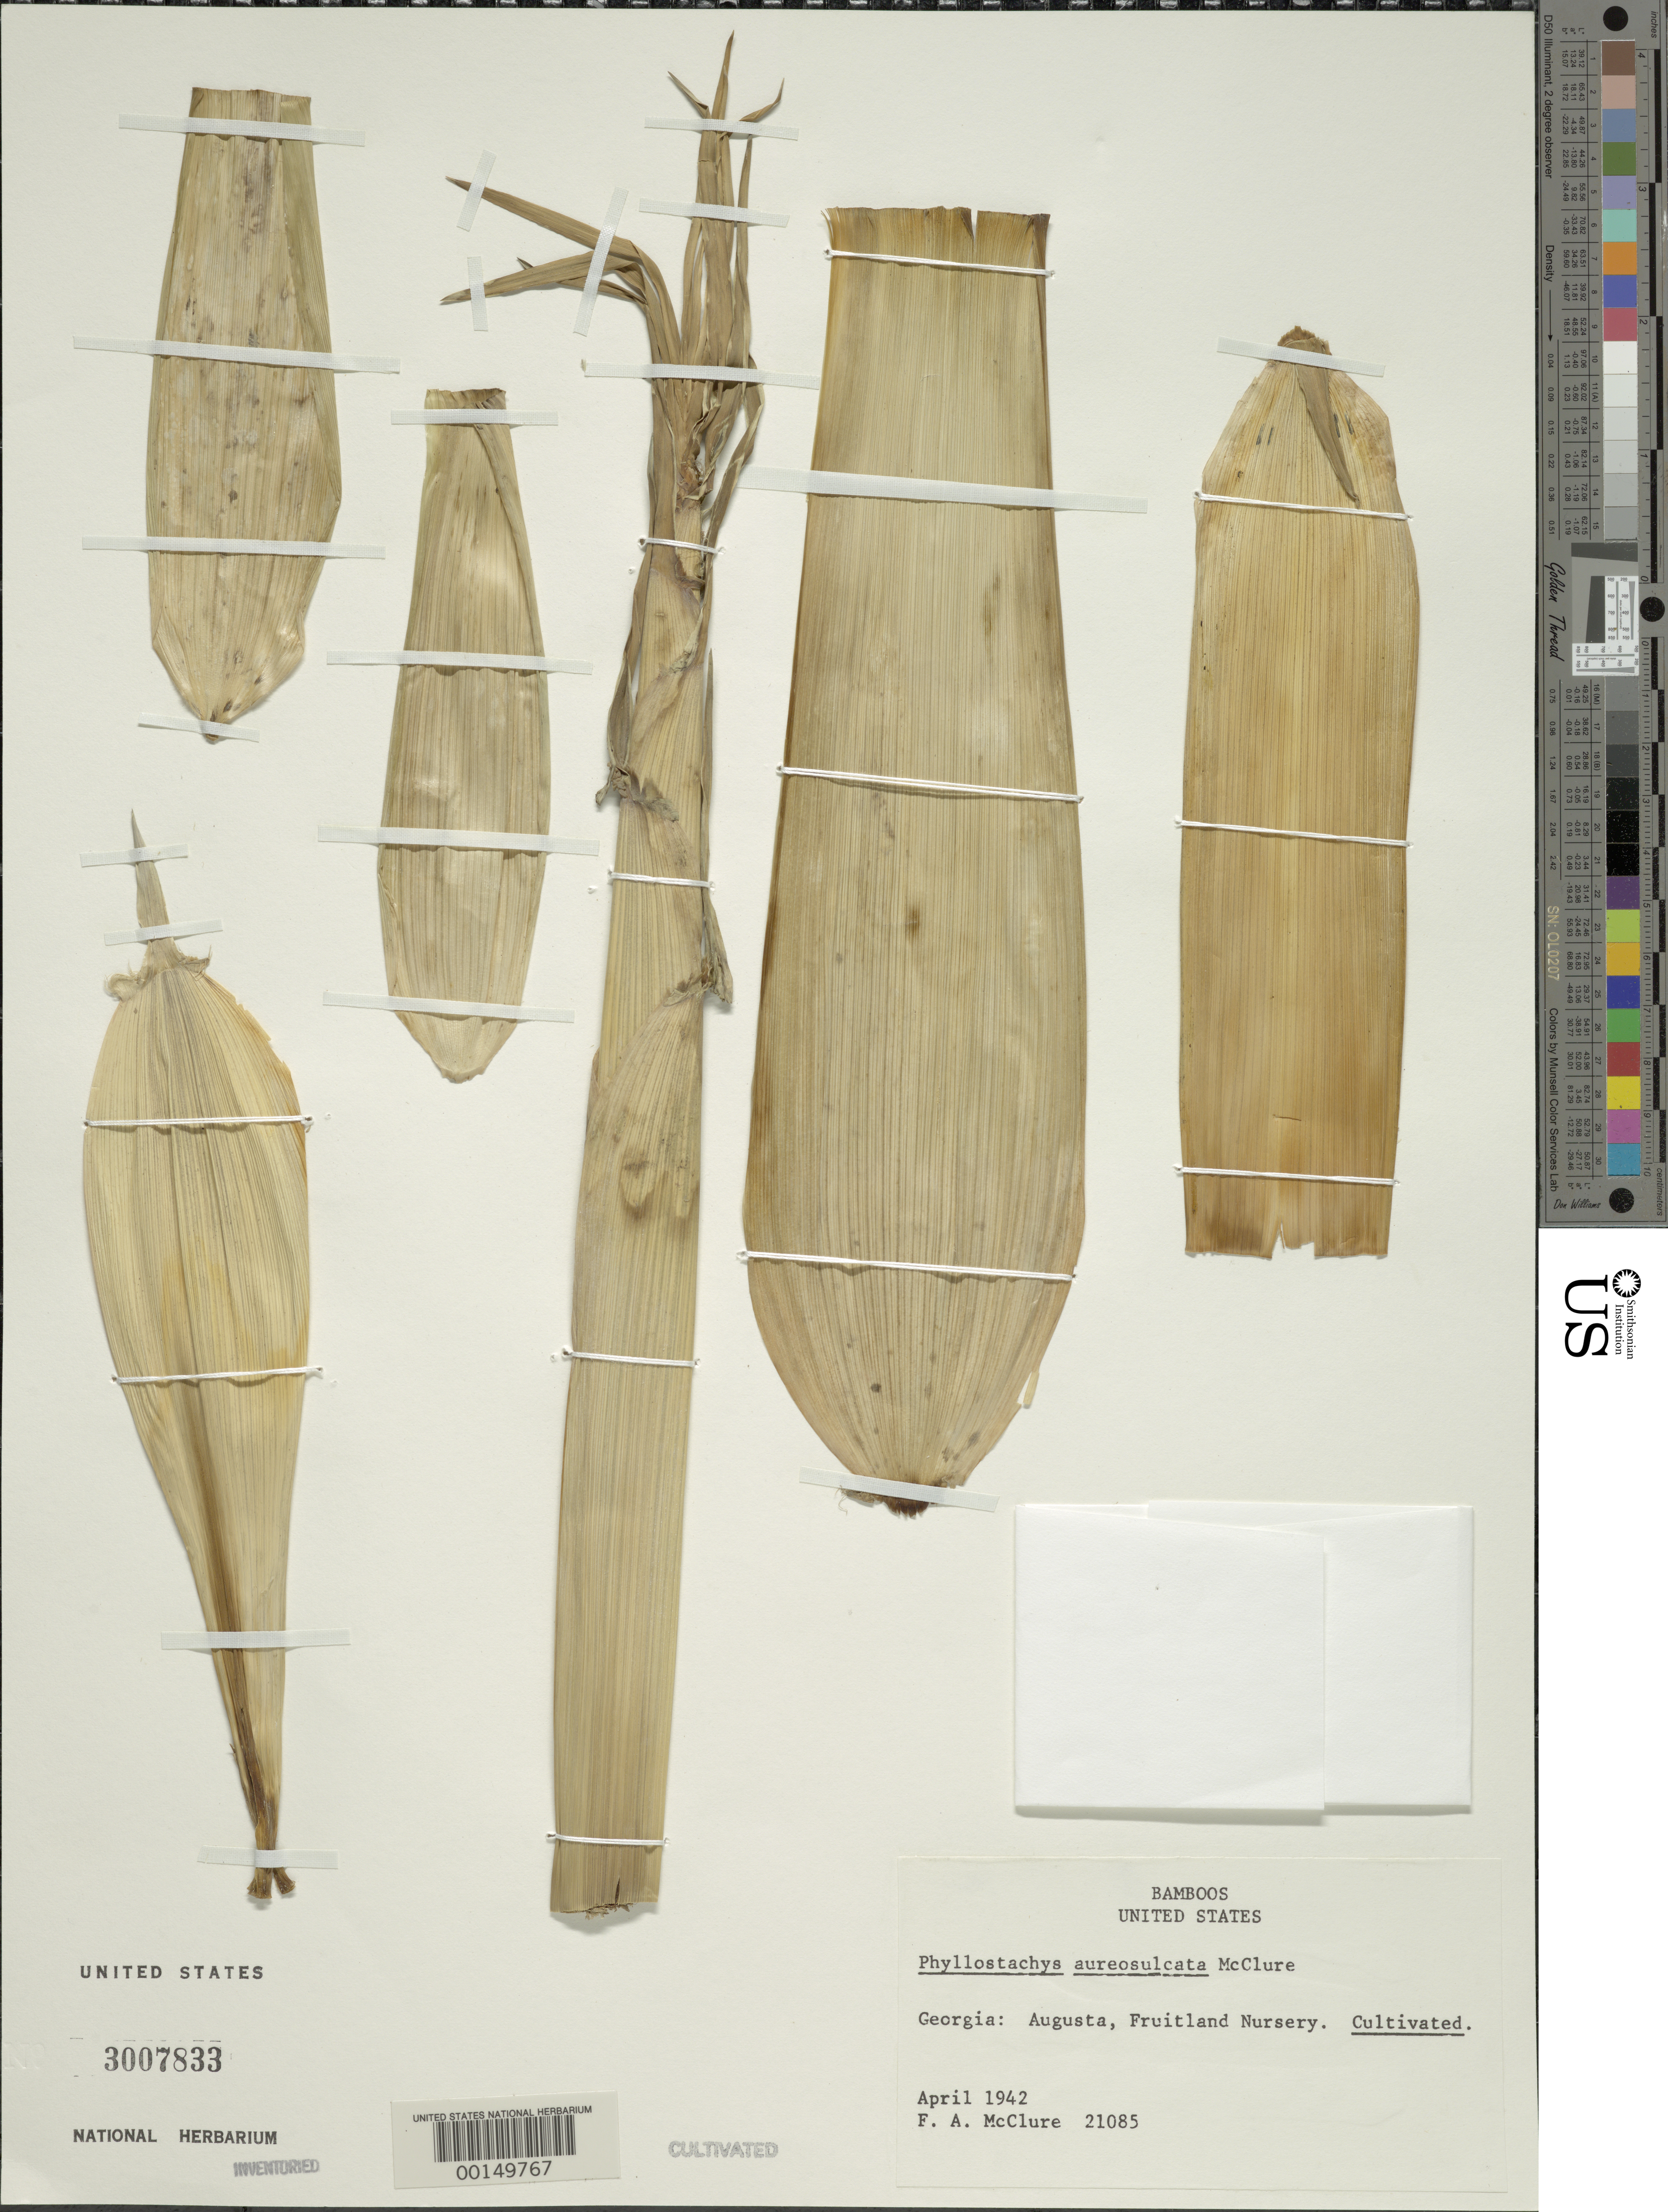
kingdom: Plantae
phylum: Tracheophyta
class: Liliopsida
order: Poales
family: Poaceae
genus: Phyllostachys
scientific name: Phyllostachys aureosulcata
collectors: F. A. McClure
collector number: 21085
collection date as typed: Apr 1942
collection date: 1942-04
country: United States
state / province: Georgia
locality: Augusta, fruitland nursery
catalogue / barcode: US 3007833